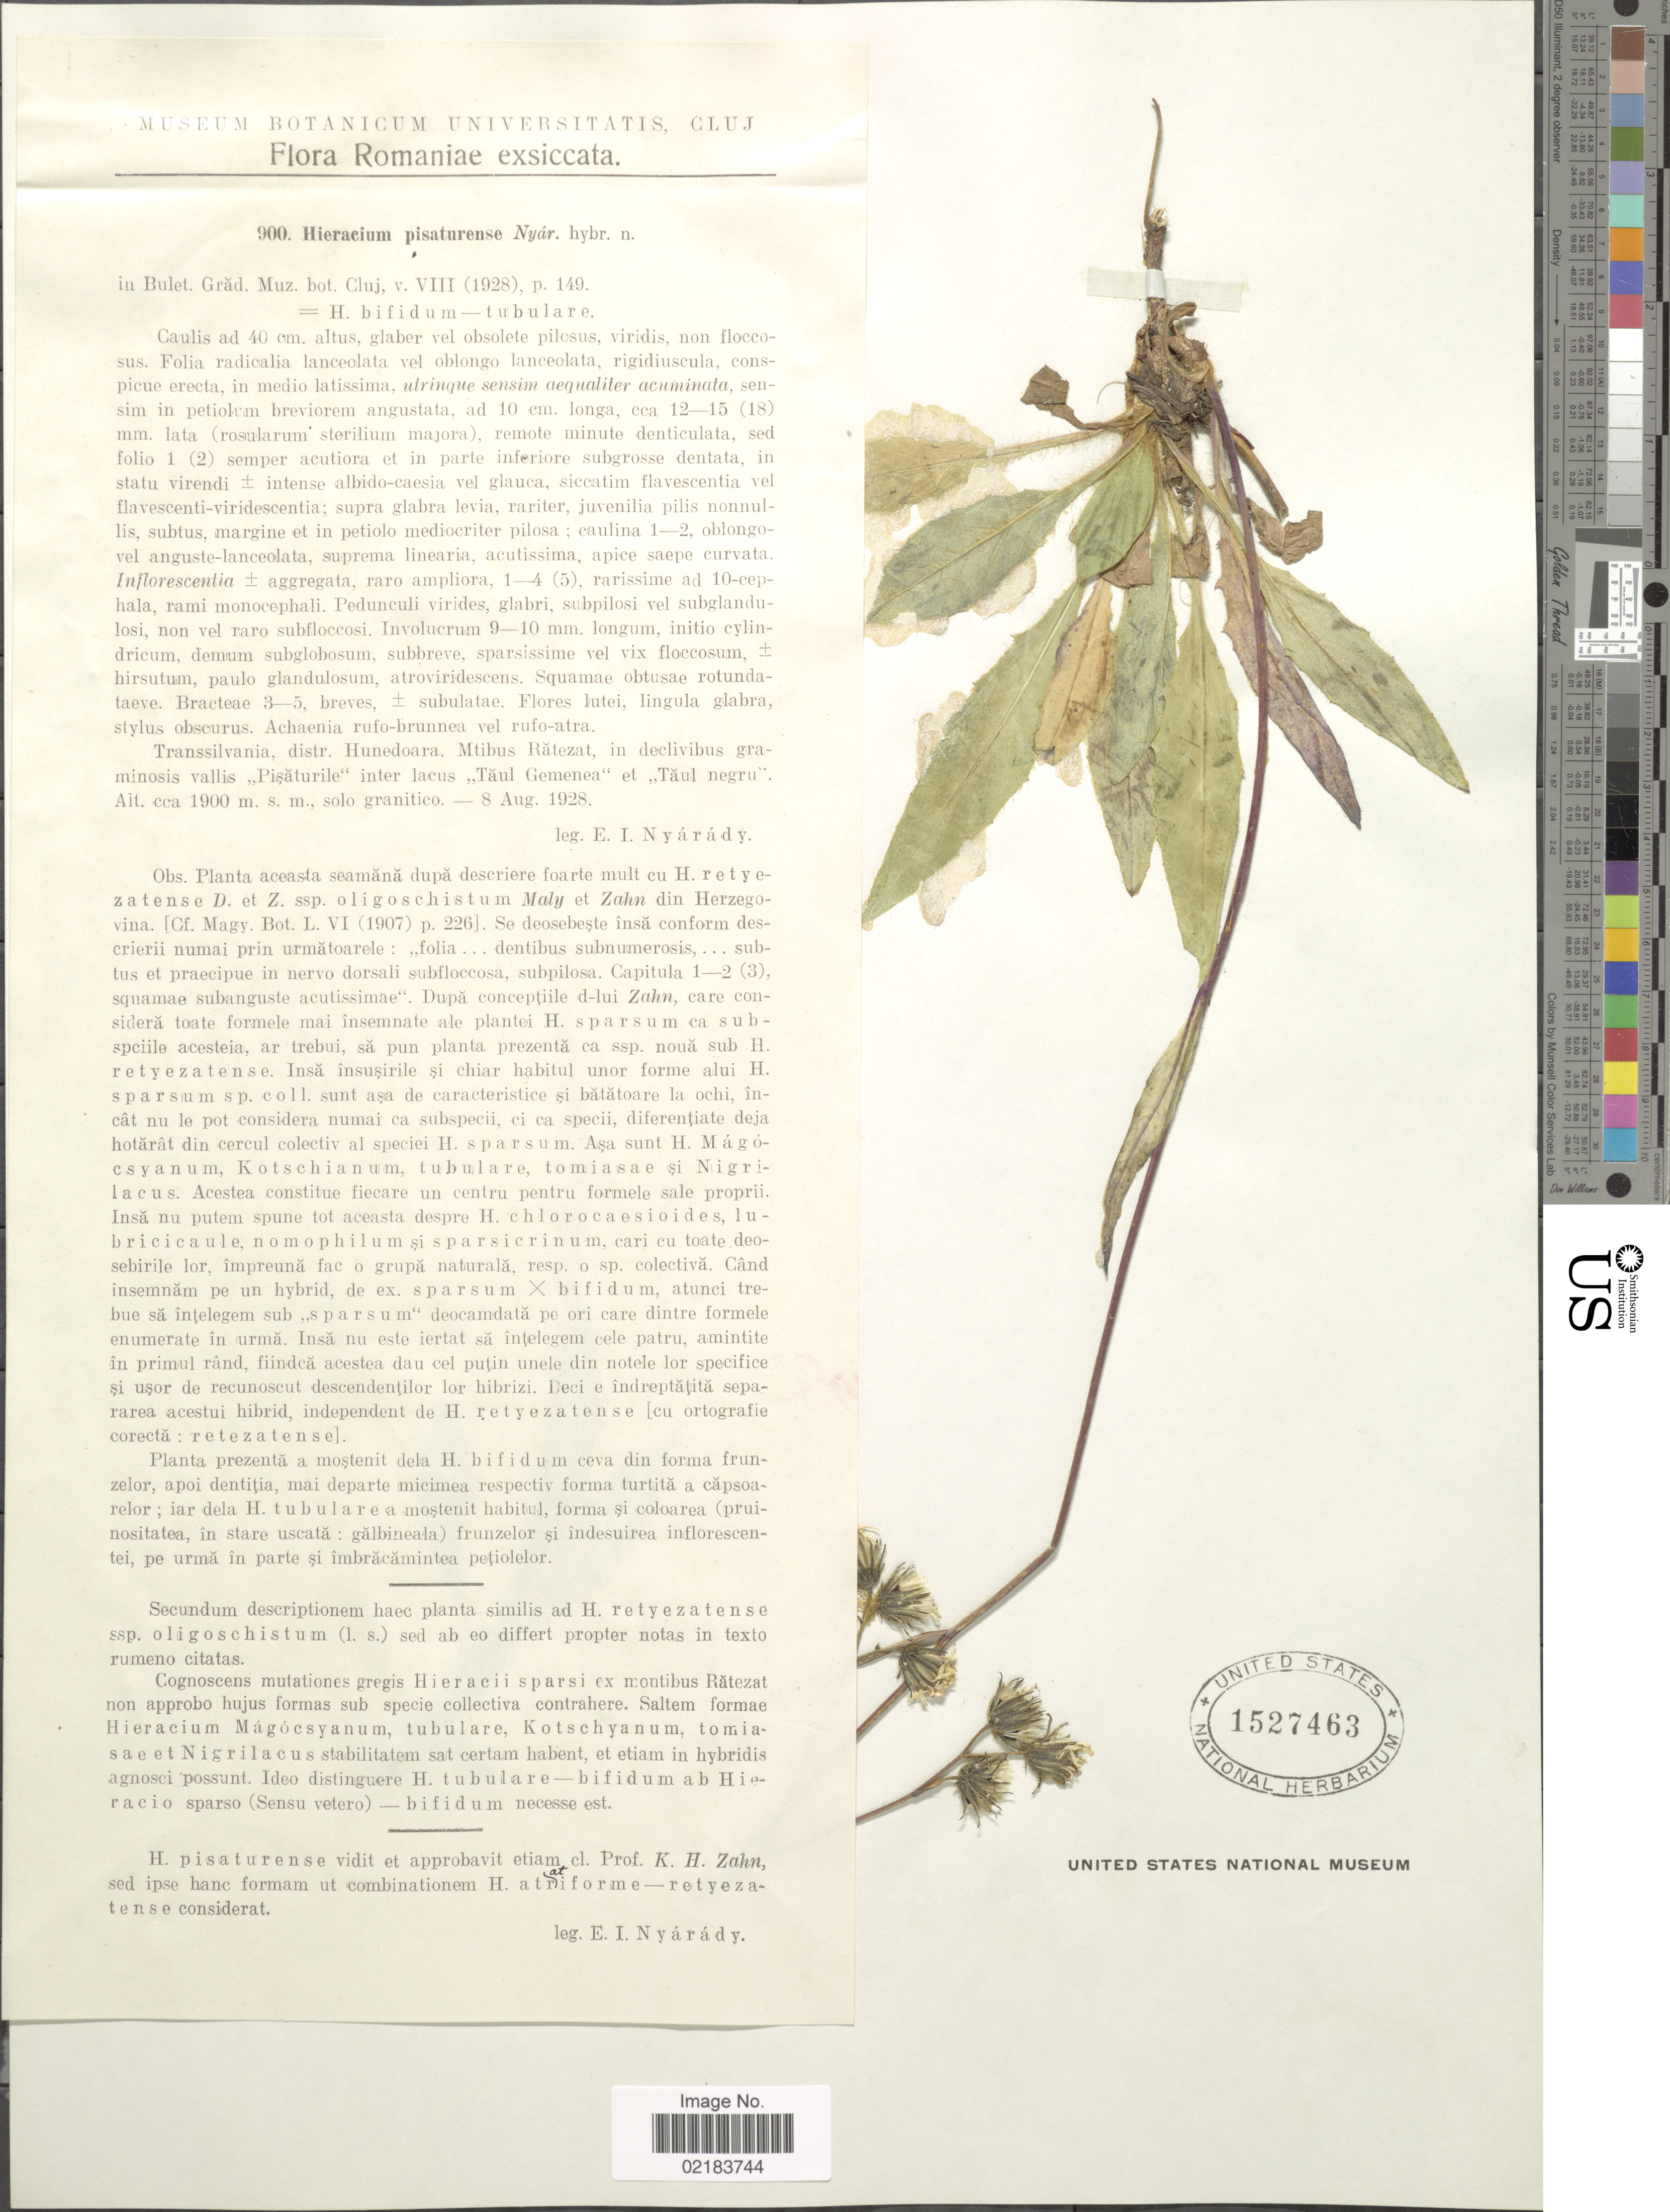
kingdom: Plantae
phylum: Tracheophyta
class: Magnoliopsida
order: Asterales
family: Asteraceae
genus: Hieracium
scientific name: Hieracium pisaturense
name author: Nyár.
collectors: E. Nyárády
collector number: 900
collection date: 1928-08-08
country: Romania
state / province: Hunedoara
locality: Transsilvania, distr. Hunedoara. Mtibus Ratezat, in declivibus graminosis vallis "Pisaturile" inter lacus "Taul Gemenea" et "Taul negru"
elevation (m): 1900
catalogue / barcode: US 1527463